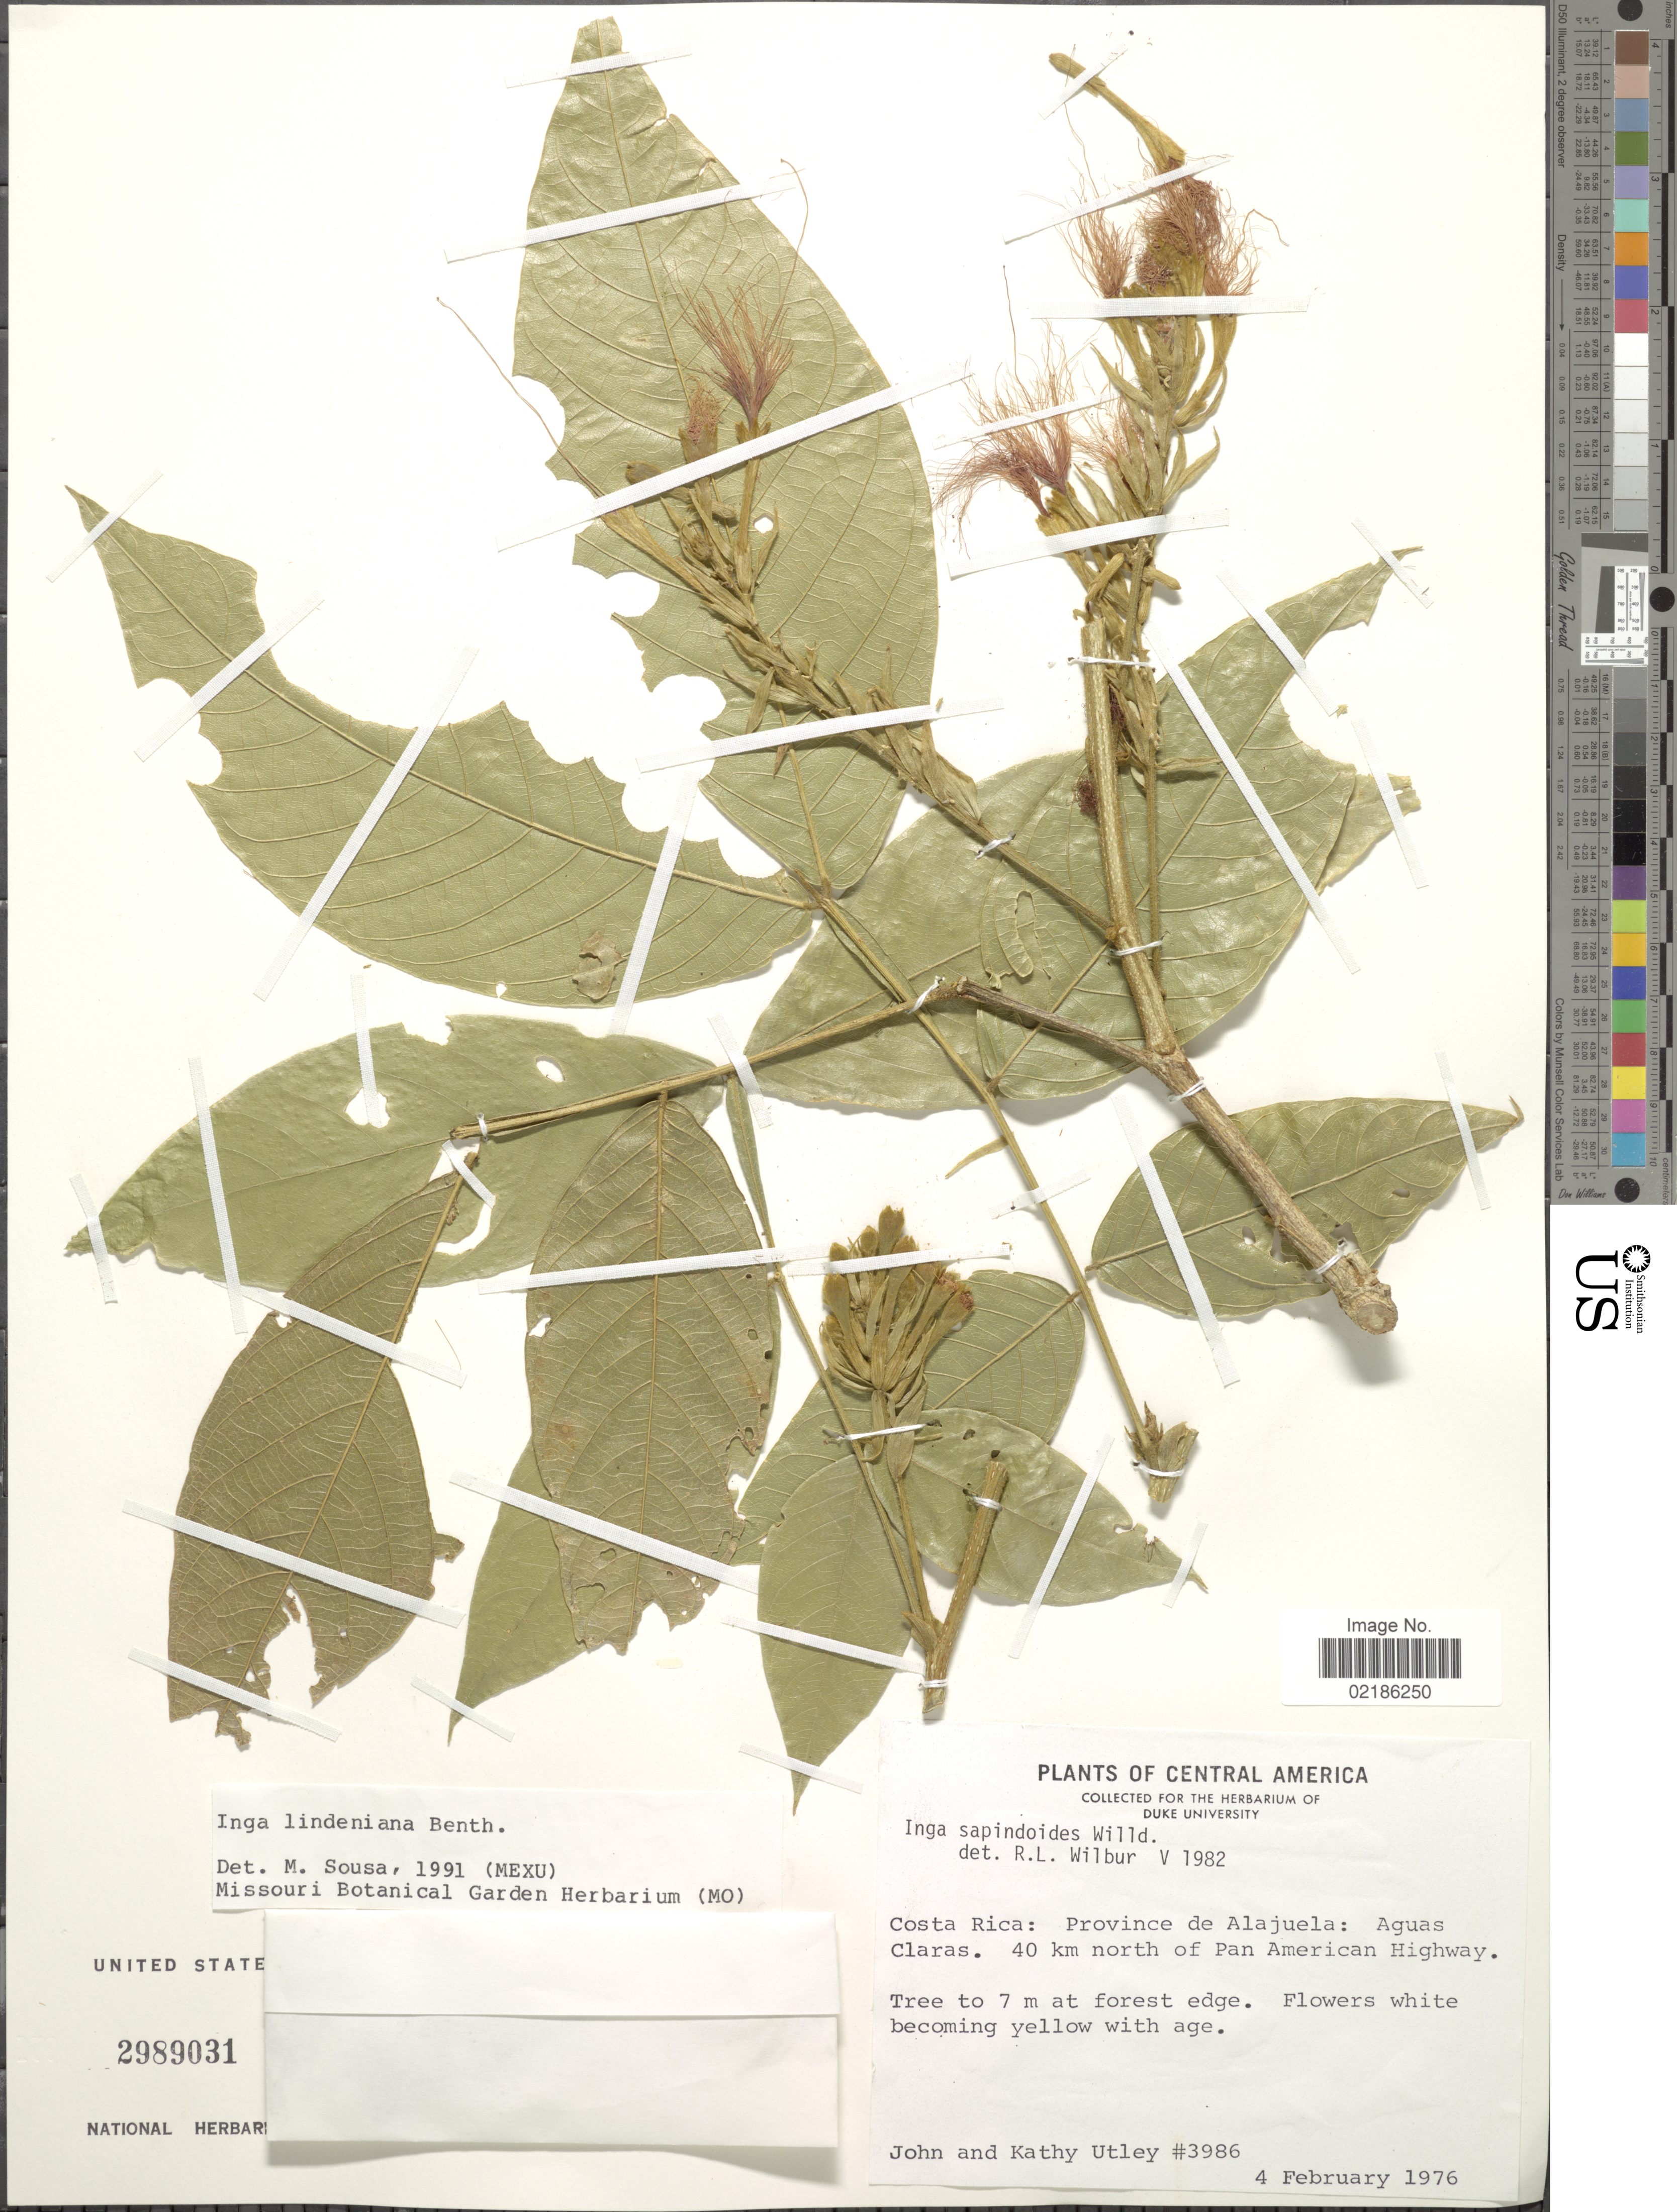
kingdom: Plantae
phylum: Tracheophyta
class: Magnoliopsida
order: Fabales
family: Fabaceae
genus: Inga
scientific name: Inga lindeniana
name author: Benth.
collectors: J. F. Utley & K. Burt-Utley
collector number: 3986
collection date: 1976-02-04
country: Costa Rica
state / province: Alajuela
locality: Aguas Claras, 40 km north of Pan American Highway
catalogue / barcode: US 2989031